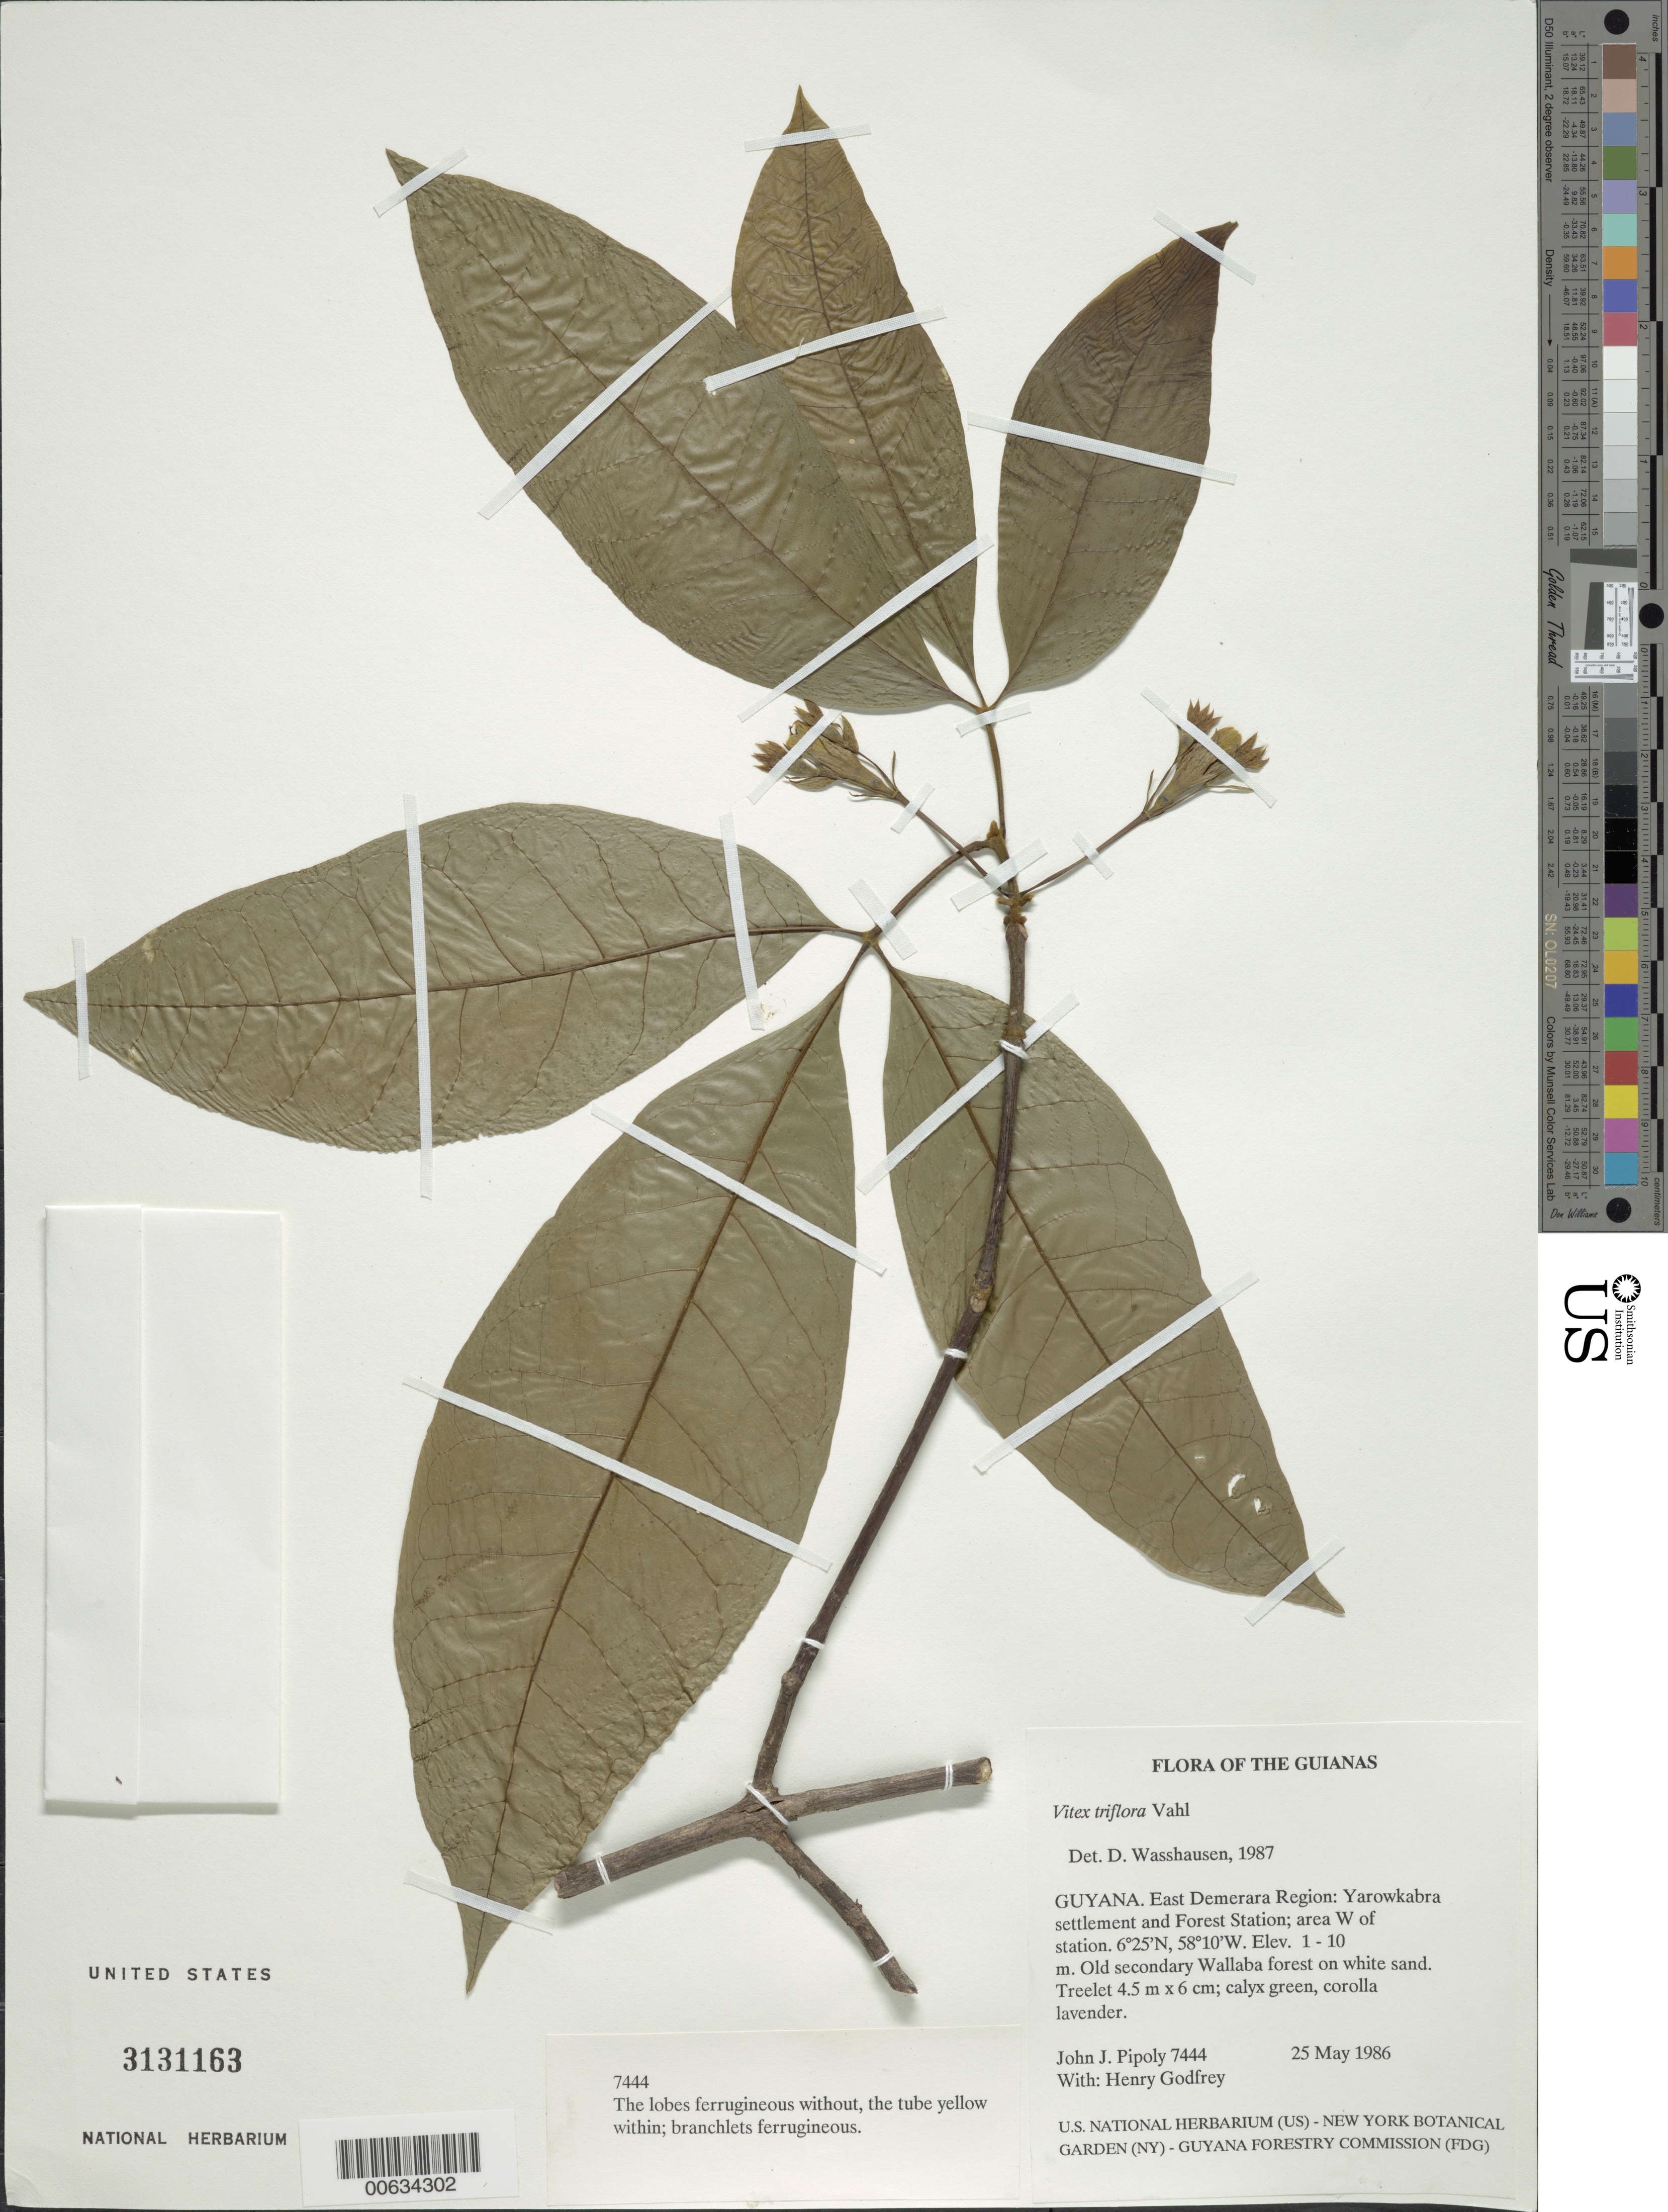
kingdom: Plantae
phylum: Tracheophyta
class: Magnoliopsida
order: Lamiales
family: Lamiaceae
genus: Vitex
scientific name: Vitex triflora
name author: Vahl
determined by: Wasshausen, Dieter C., (BOT), Smithsonian Institution - National Museum of Natural History (UNITED STATES)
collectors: J. J. Pipoly & H. Godfrey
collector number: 7444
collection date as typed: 25 May 1986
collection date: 1986-05-25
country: Guyana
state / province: Demerara-Mahaica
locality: Yarowkabra settlement and Forest Station; area W of station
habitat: Old secondary Wallaba forest on white sand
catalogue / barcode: US 3131163